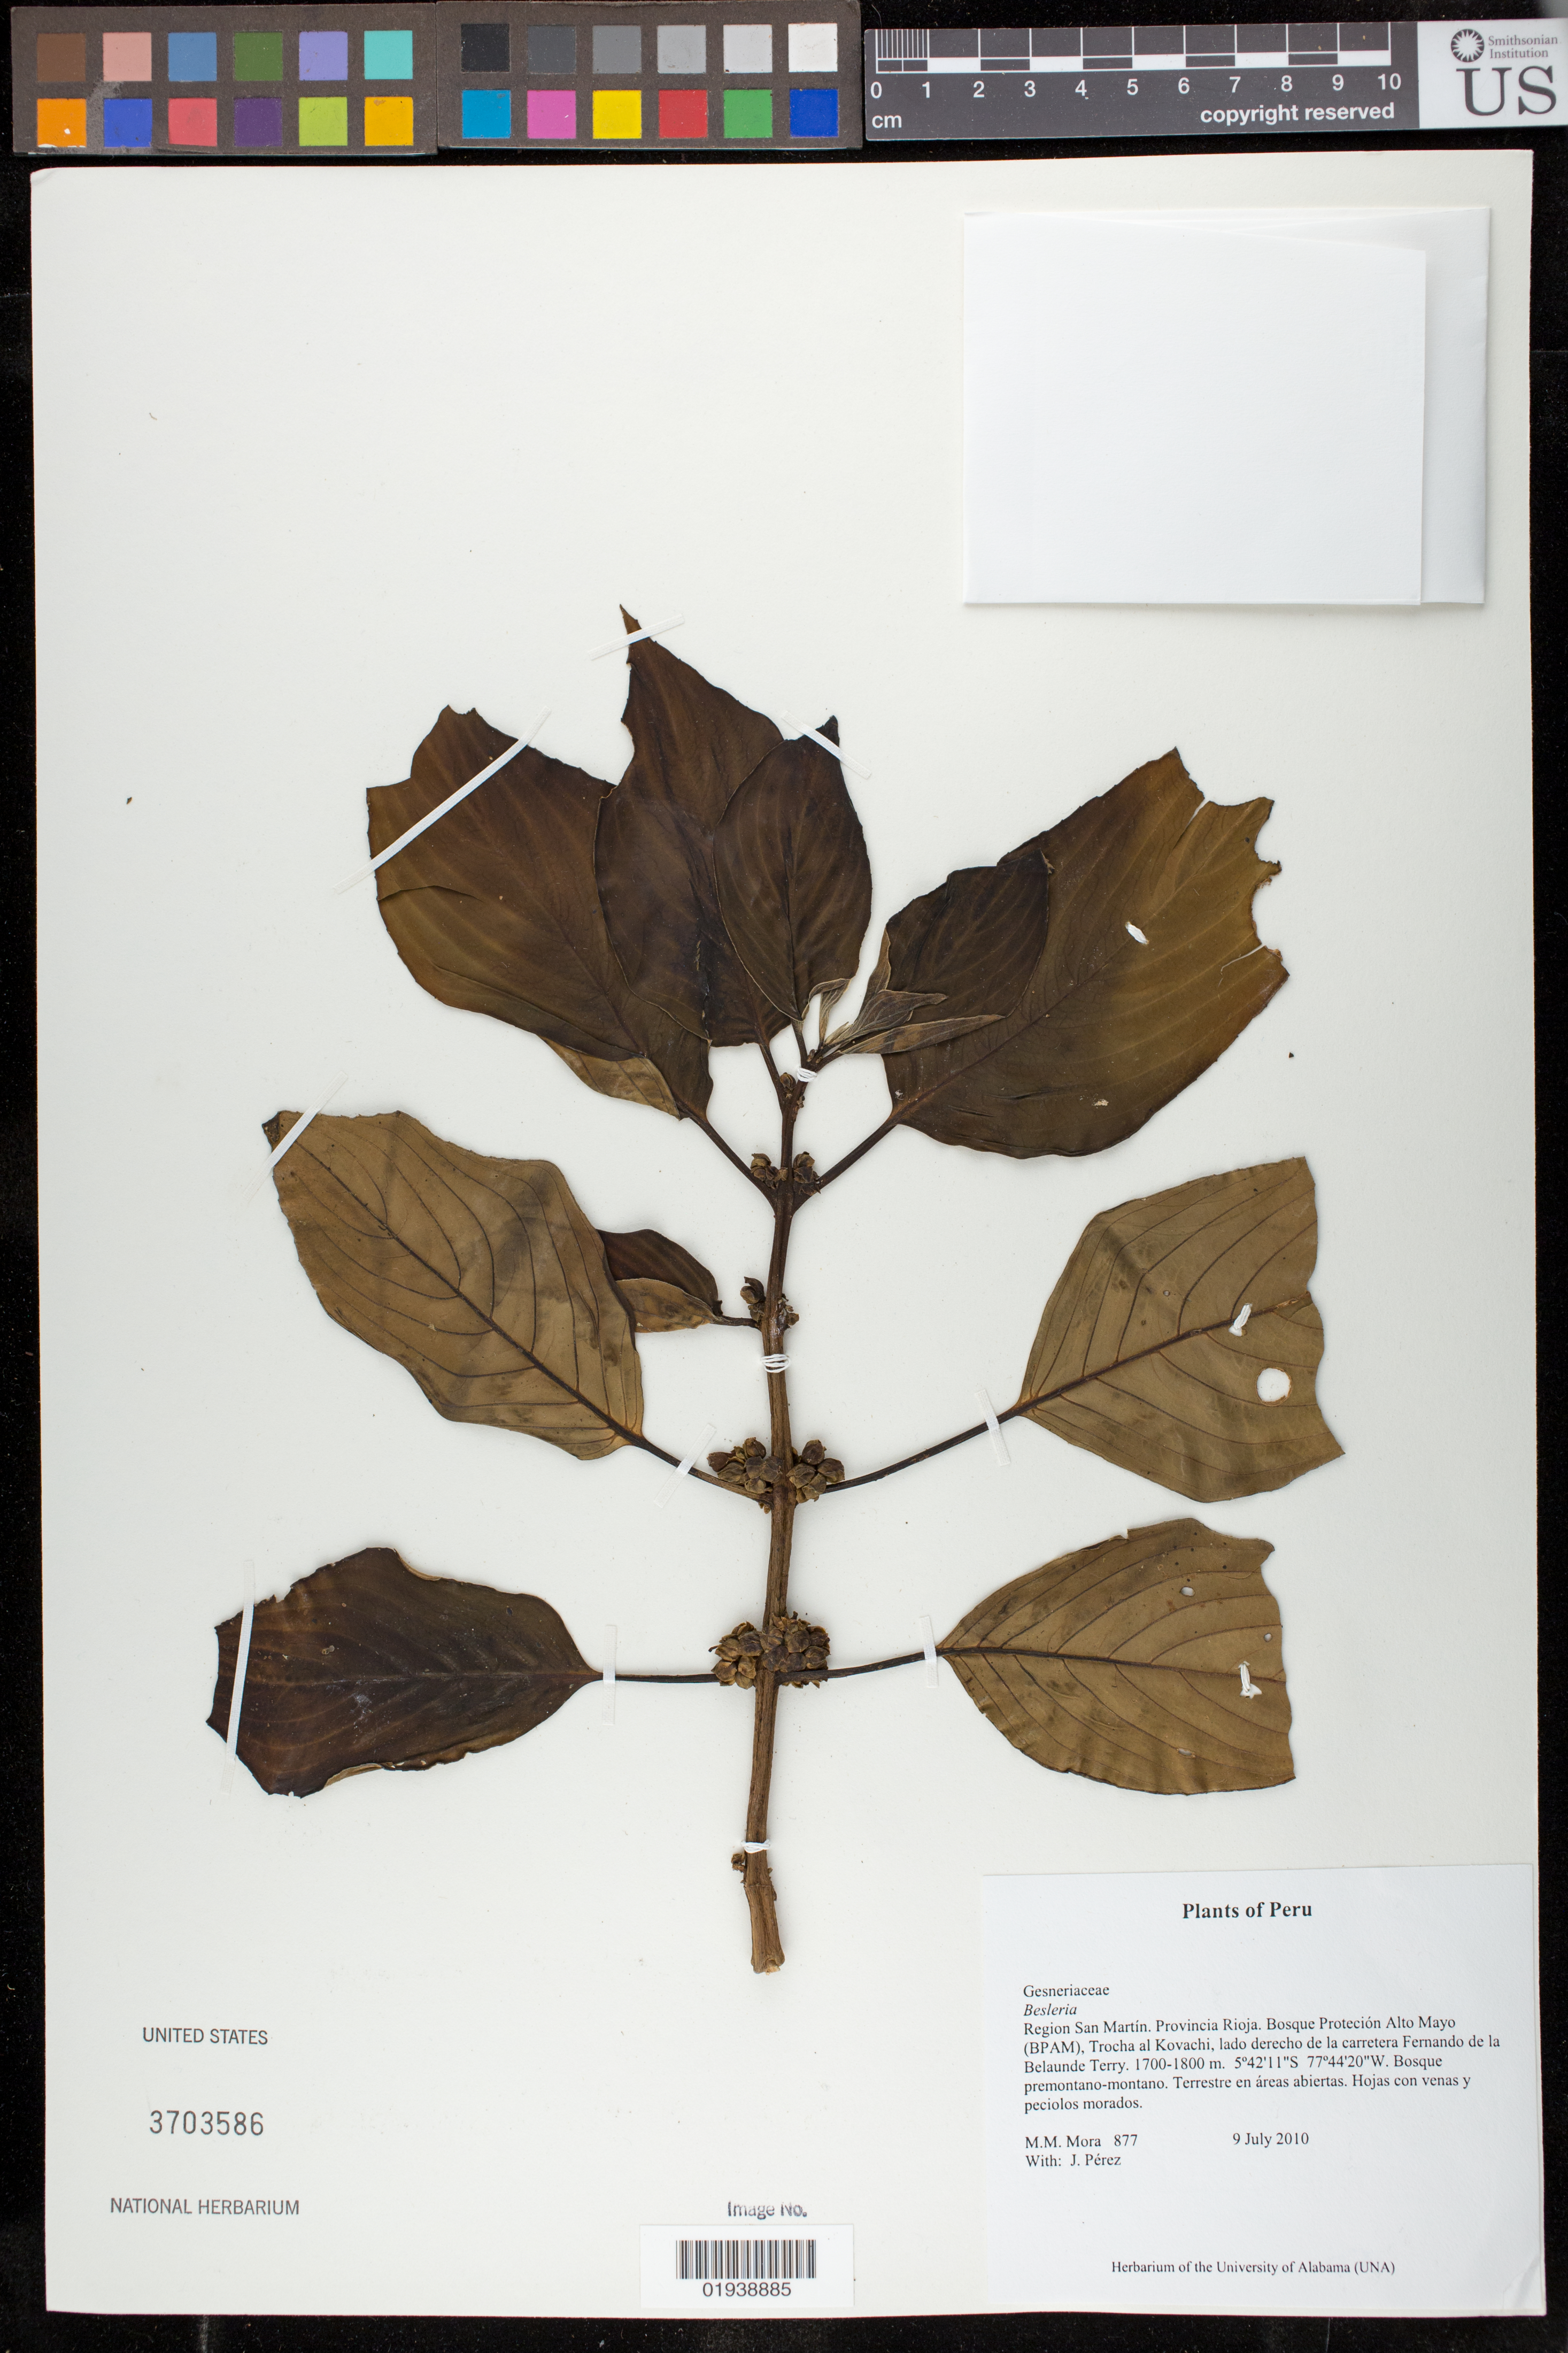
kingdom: Plantae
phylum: Tracheophyta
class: Magnoliopsida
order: Lamiales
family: Gesneriaceae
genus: Besleria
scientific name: Besleria sp.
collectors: M. M. Mora & J. Perez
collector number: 877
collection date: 2010-07-09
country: Peru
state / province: San Martín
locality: Provincia Rioja. Bosque Protecion Alto Mayo (BPAM), Trocha al Kovachi, lado derecho de la carretera Fernando de la Belaunde Terry.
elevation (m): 1700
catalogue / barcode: US 3703586